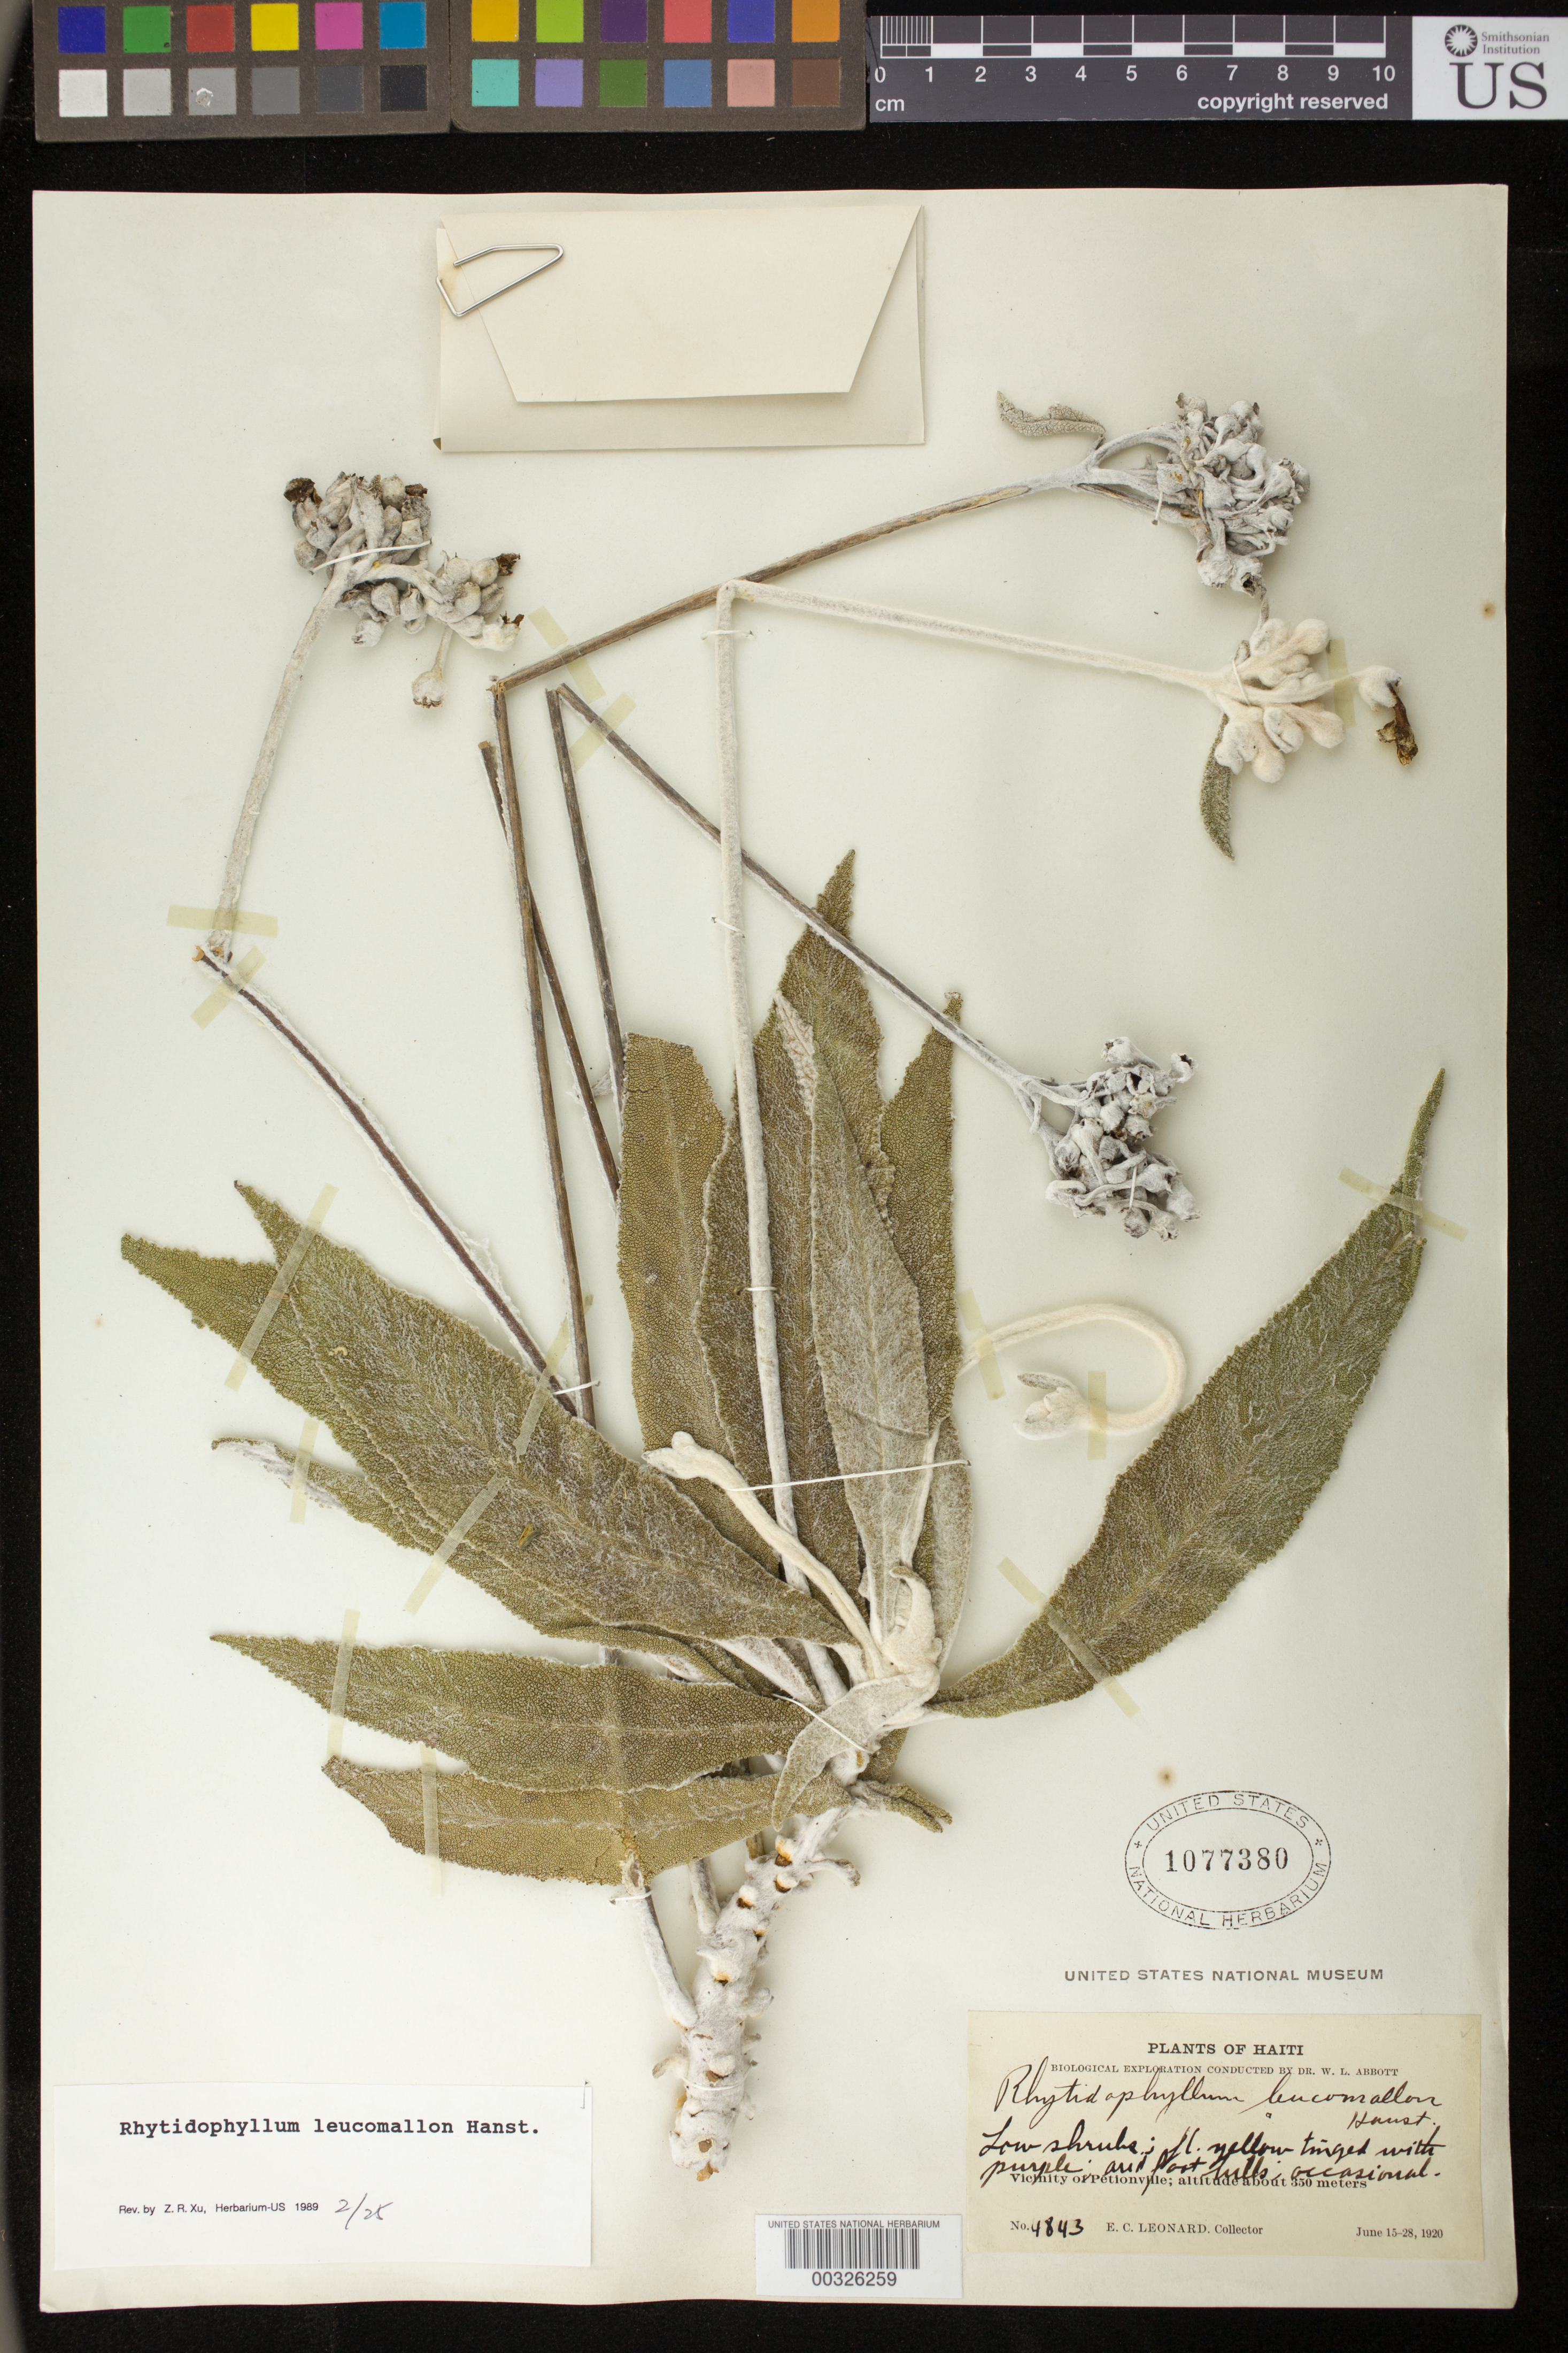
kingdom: Plantae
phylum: Tracheophyta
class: Magnoliopsida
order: Lamiales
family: Gesneriaceae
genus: Rhytidophyllum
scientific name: Rhytidophyllum leucomallon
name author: Hanst.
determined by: Skog, Laurence E.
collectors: E. C. Leonard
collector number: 4843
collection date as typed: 15-28 Jun 1920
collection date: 1920-06-15/1920-06-28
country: Haiti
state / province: Ouest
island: Hispaniola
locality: Vicinity of Pétionville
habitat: Arid foot hills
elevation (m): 350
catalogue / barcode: US 1077380